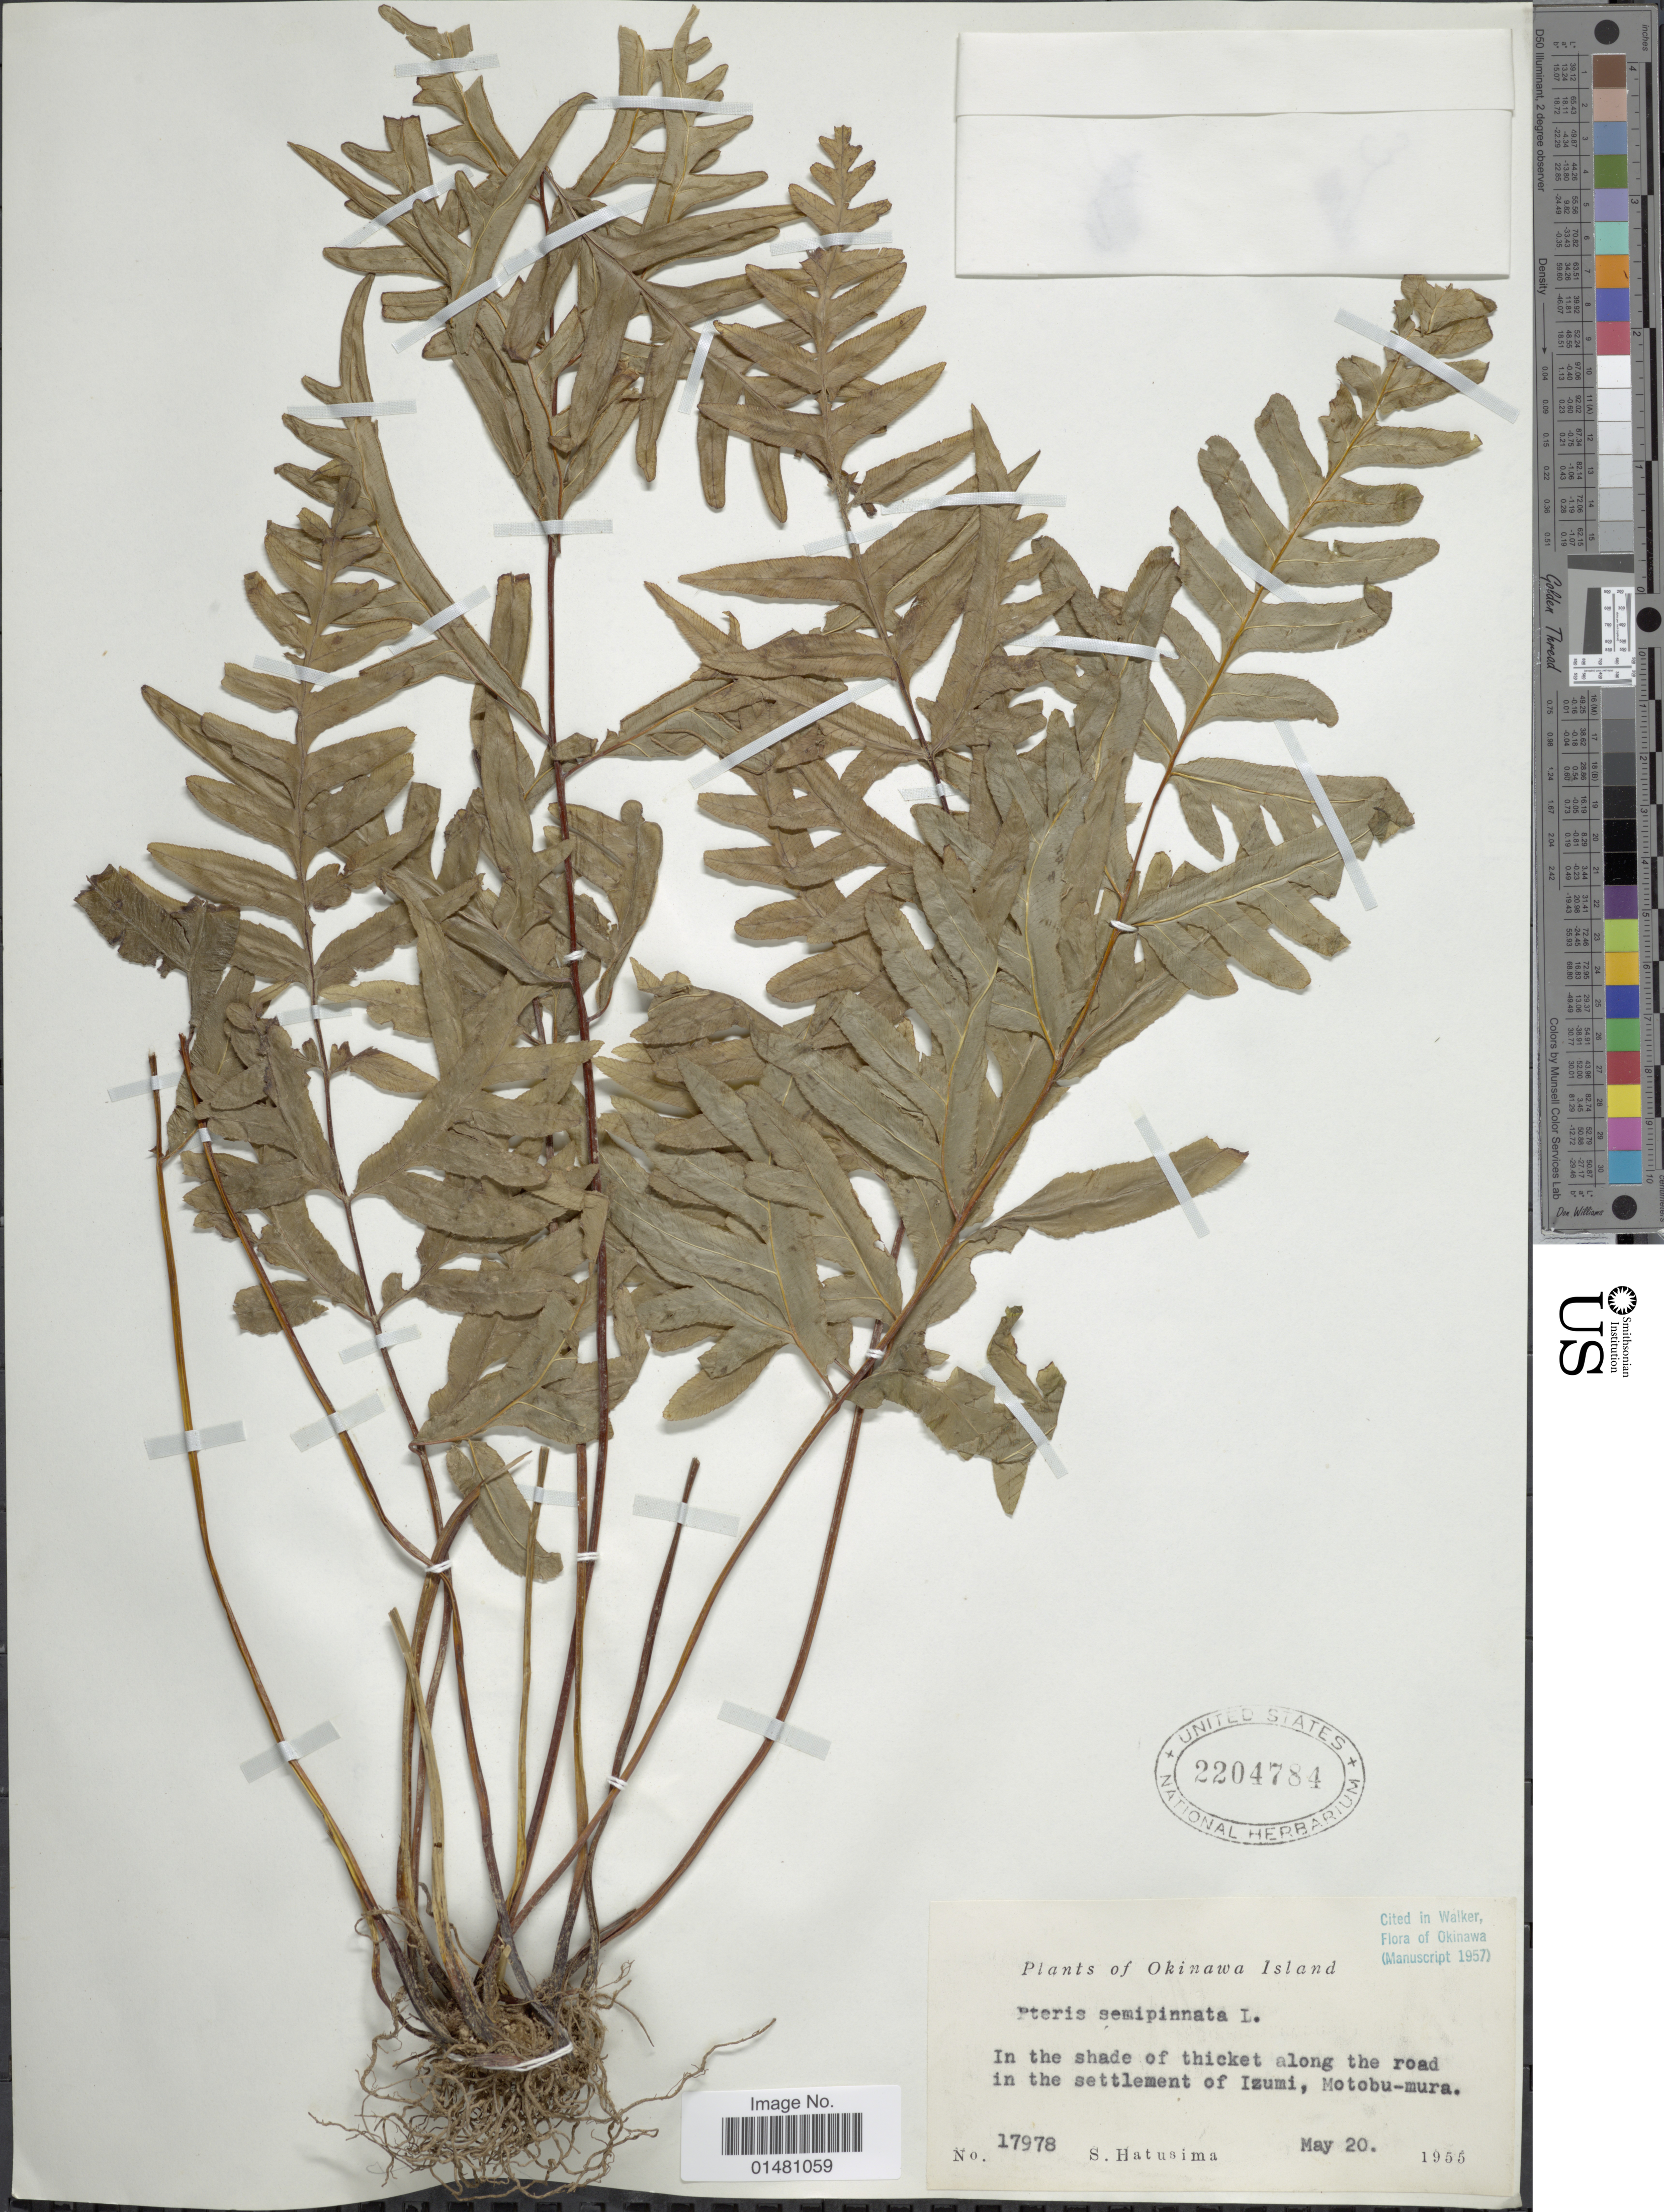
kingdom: Plantae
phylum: Tracheophyta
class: Polypodiopsida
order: Polypodiales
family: Pteridaceae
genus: Pteris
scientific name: Pteris semipinnata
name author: L.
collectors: S. Hatusima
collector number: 17978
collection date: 1956-05-20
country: Japan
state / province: Okinawa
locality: Okinawa Island, In the shade of thicket along the road in the settlement of iIzumi, Motobu-mura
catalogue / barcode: US 2204784